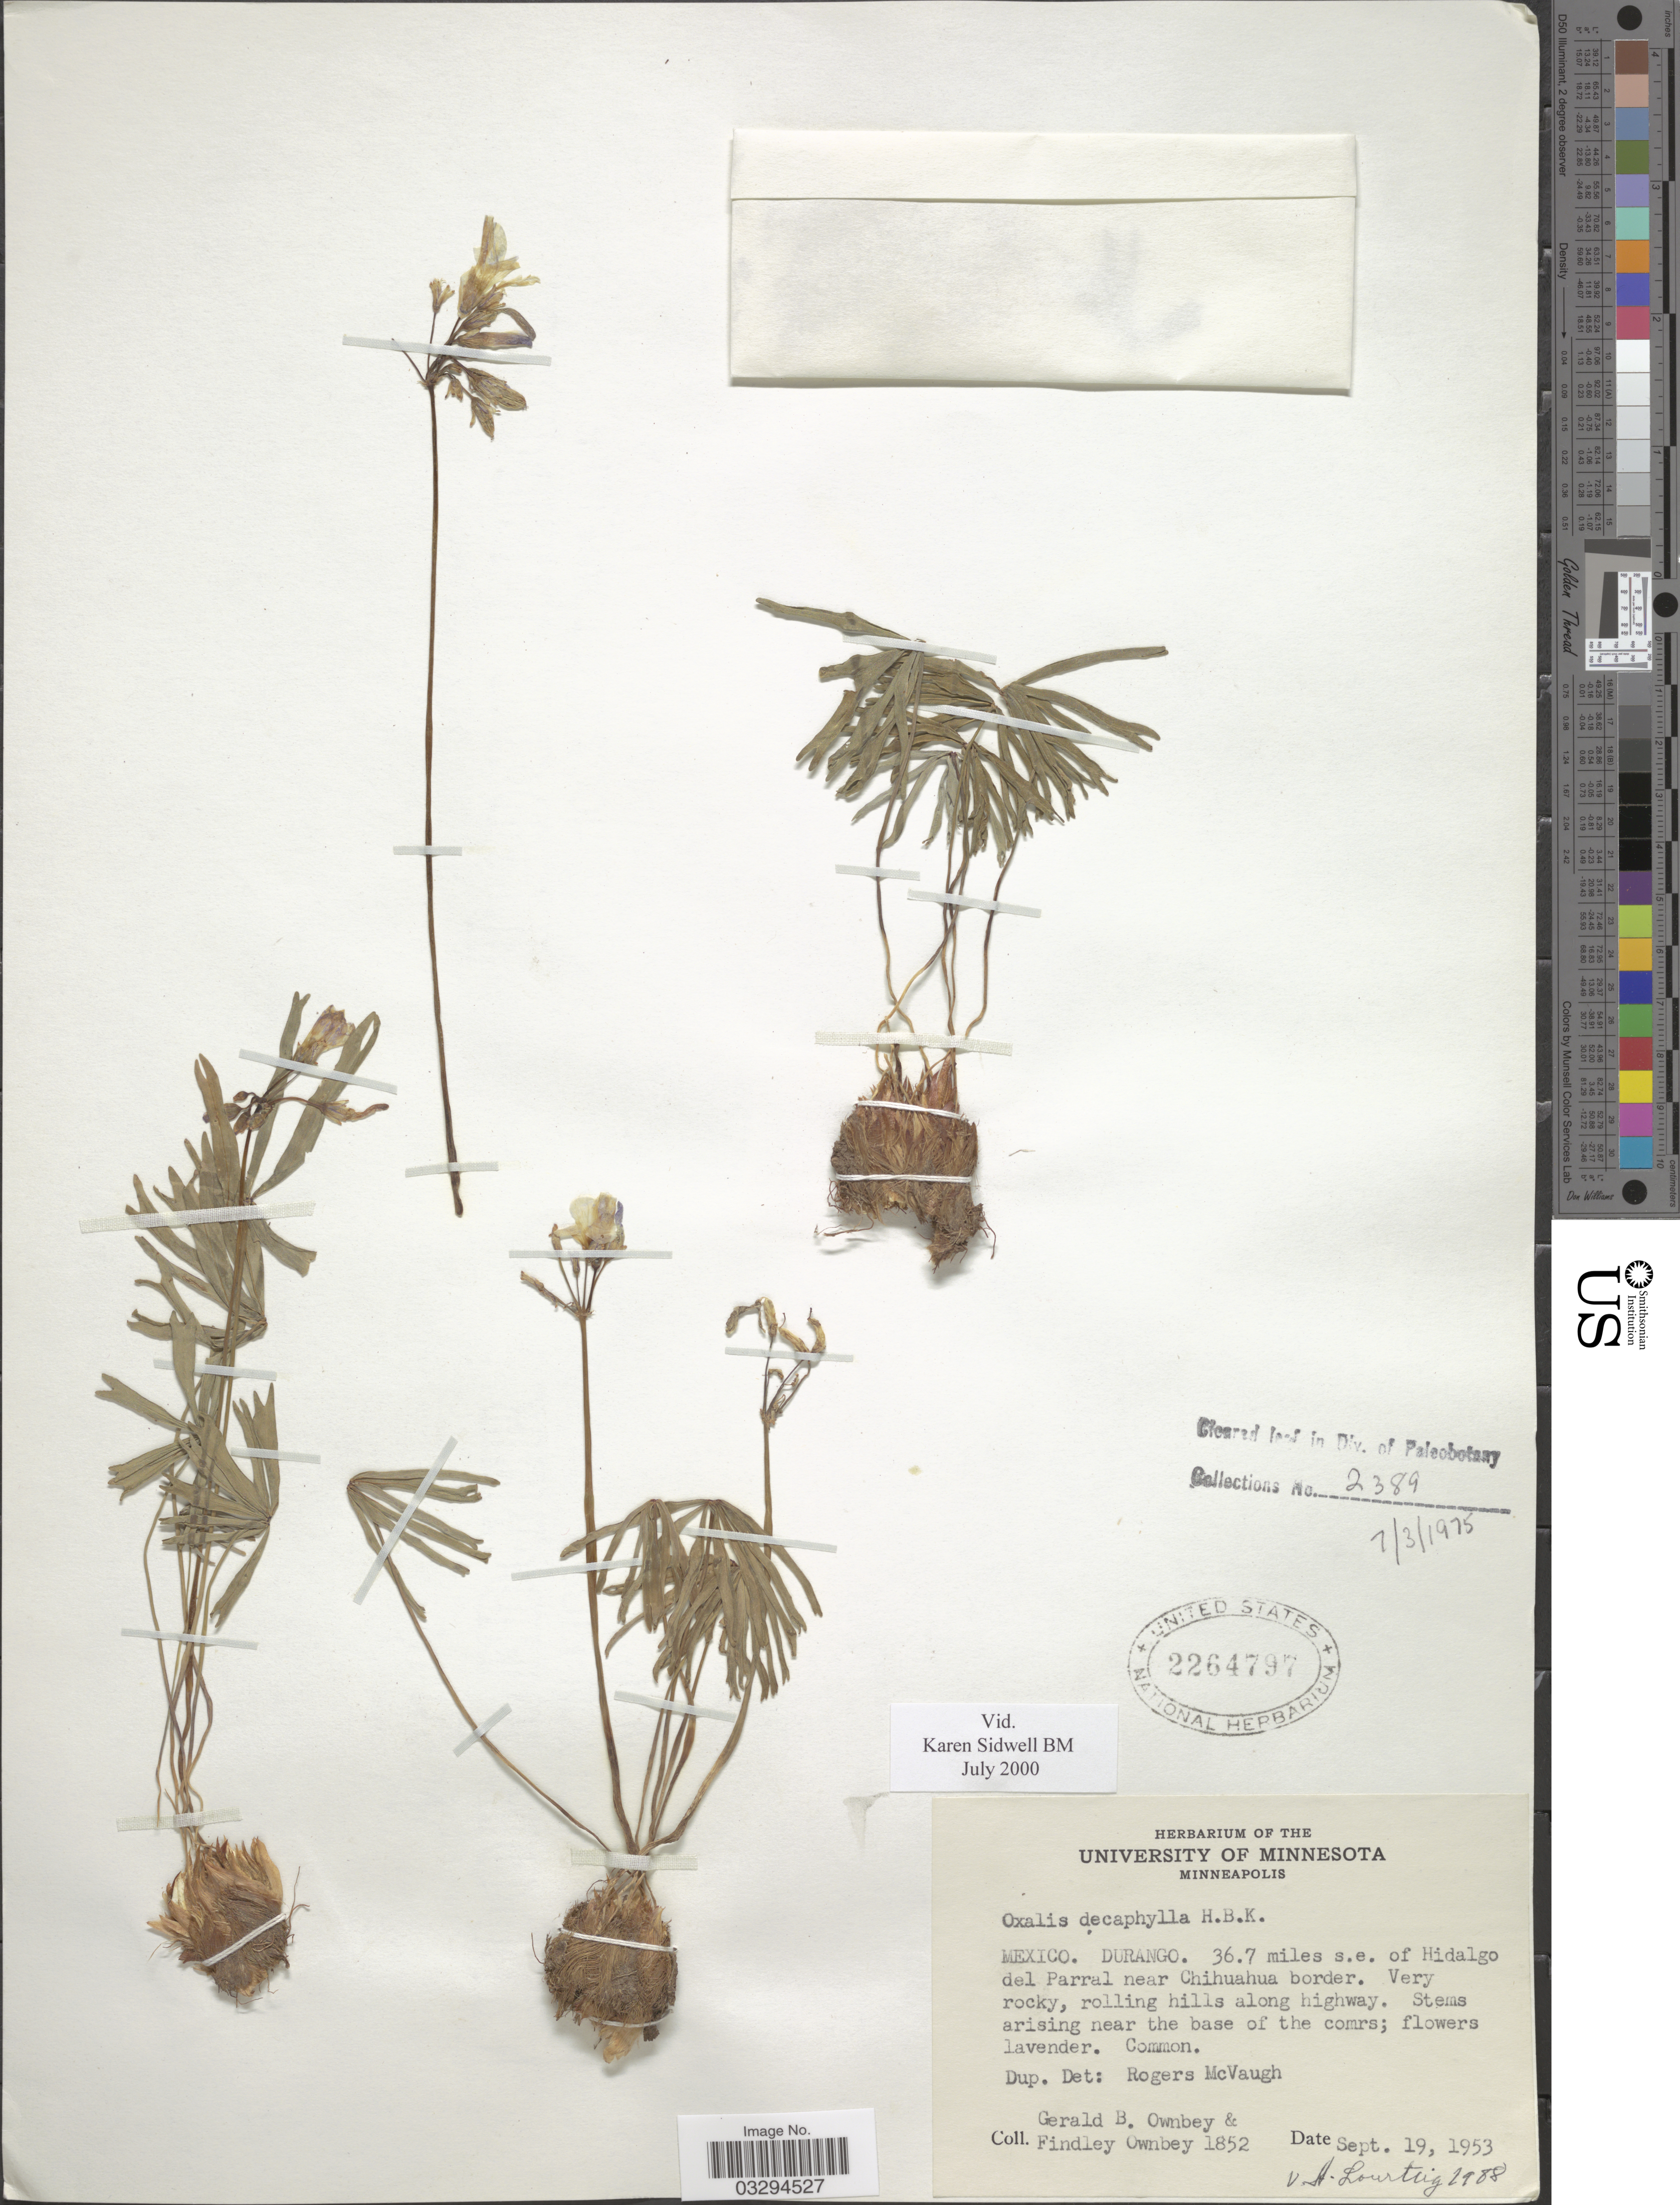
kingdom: Plantae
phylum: Tracheophyta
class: Magnoliopsida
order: Oxalidales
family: Oxalidaceae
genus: Oxalis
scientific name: Oxalis decaphylla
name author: Kunth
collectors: G. B. Ownbey & F. Ownbey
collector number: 1852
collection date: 1953-09-19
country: Mexico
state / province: Durango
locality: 36.7 miles s.e. of Hidalgo del Parral near Chihuahua border.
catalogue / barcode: US 2264797